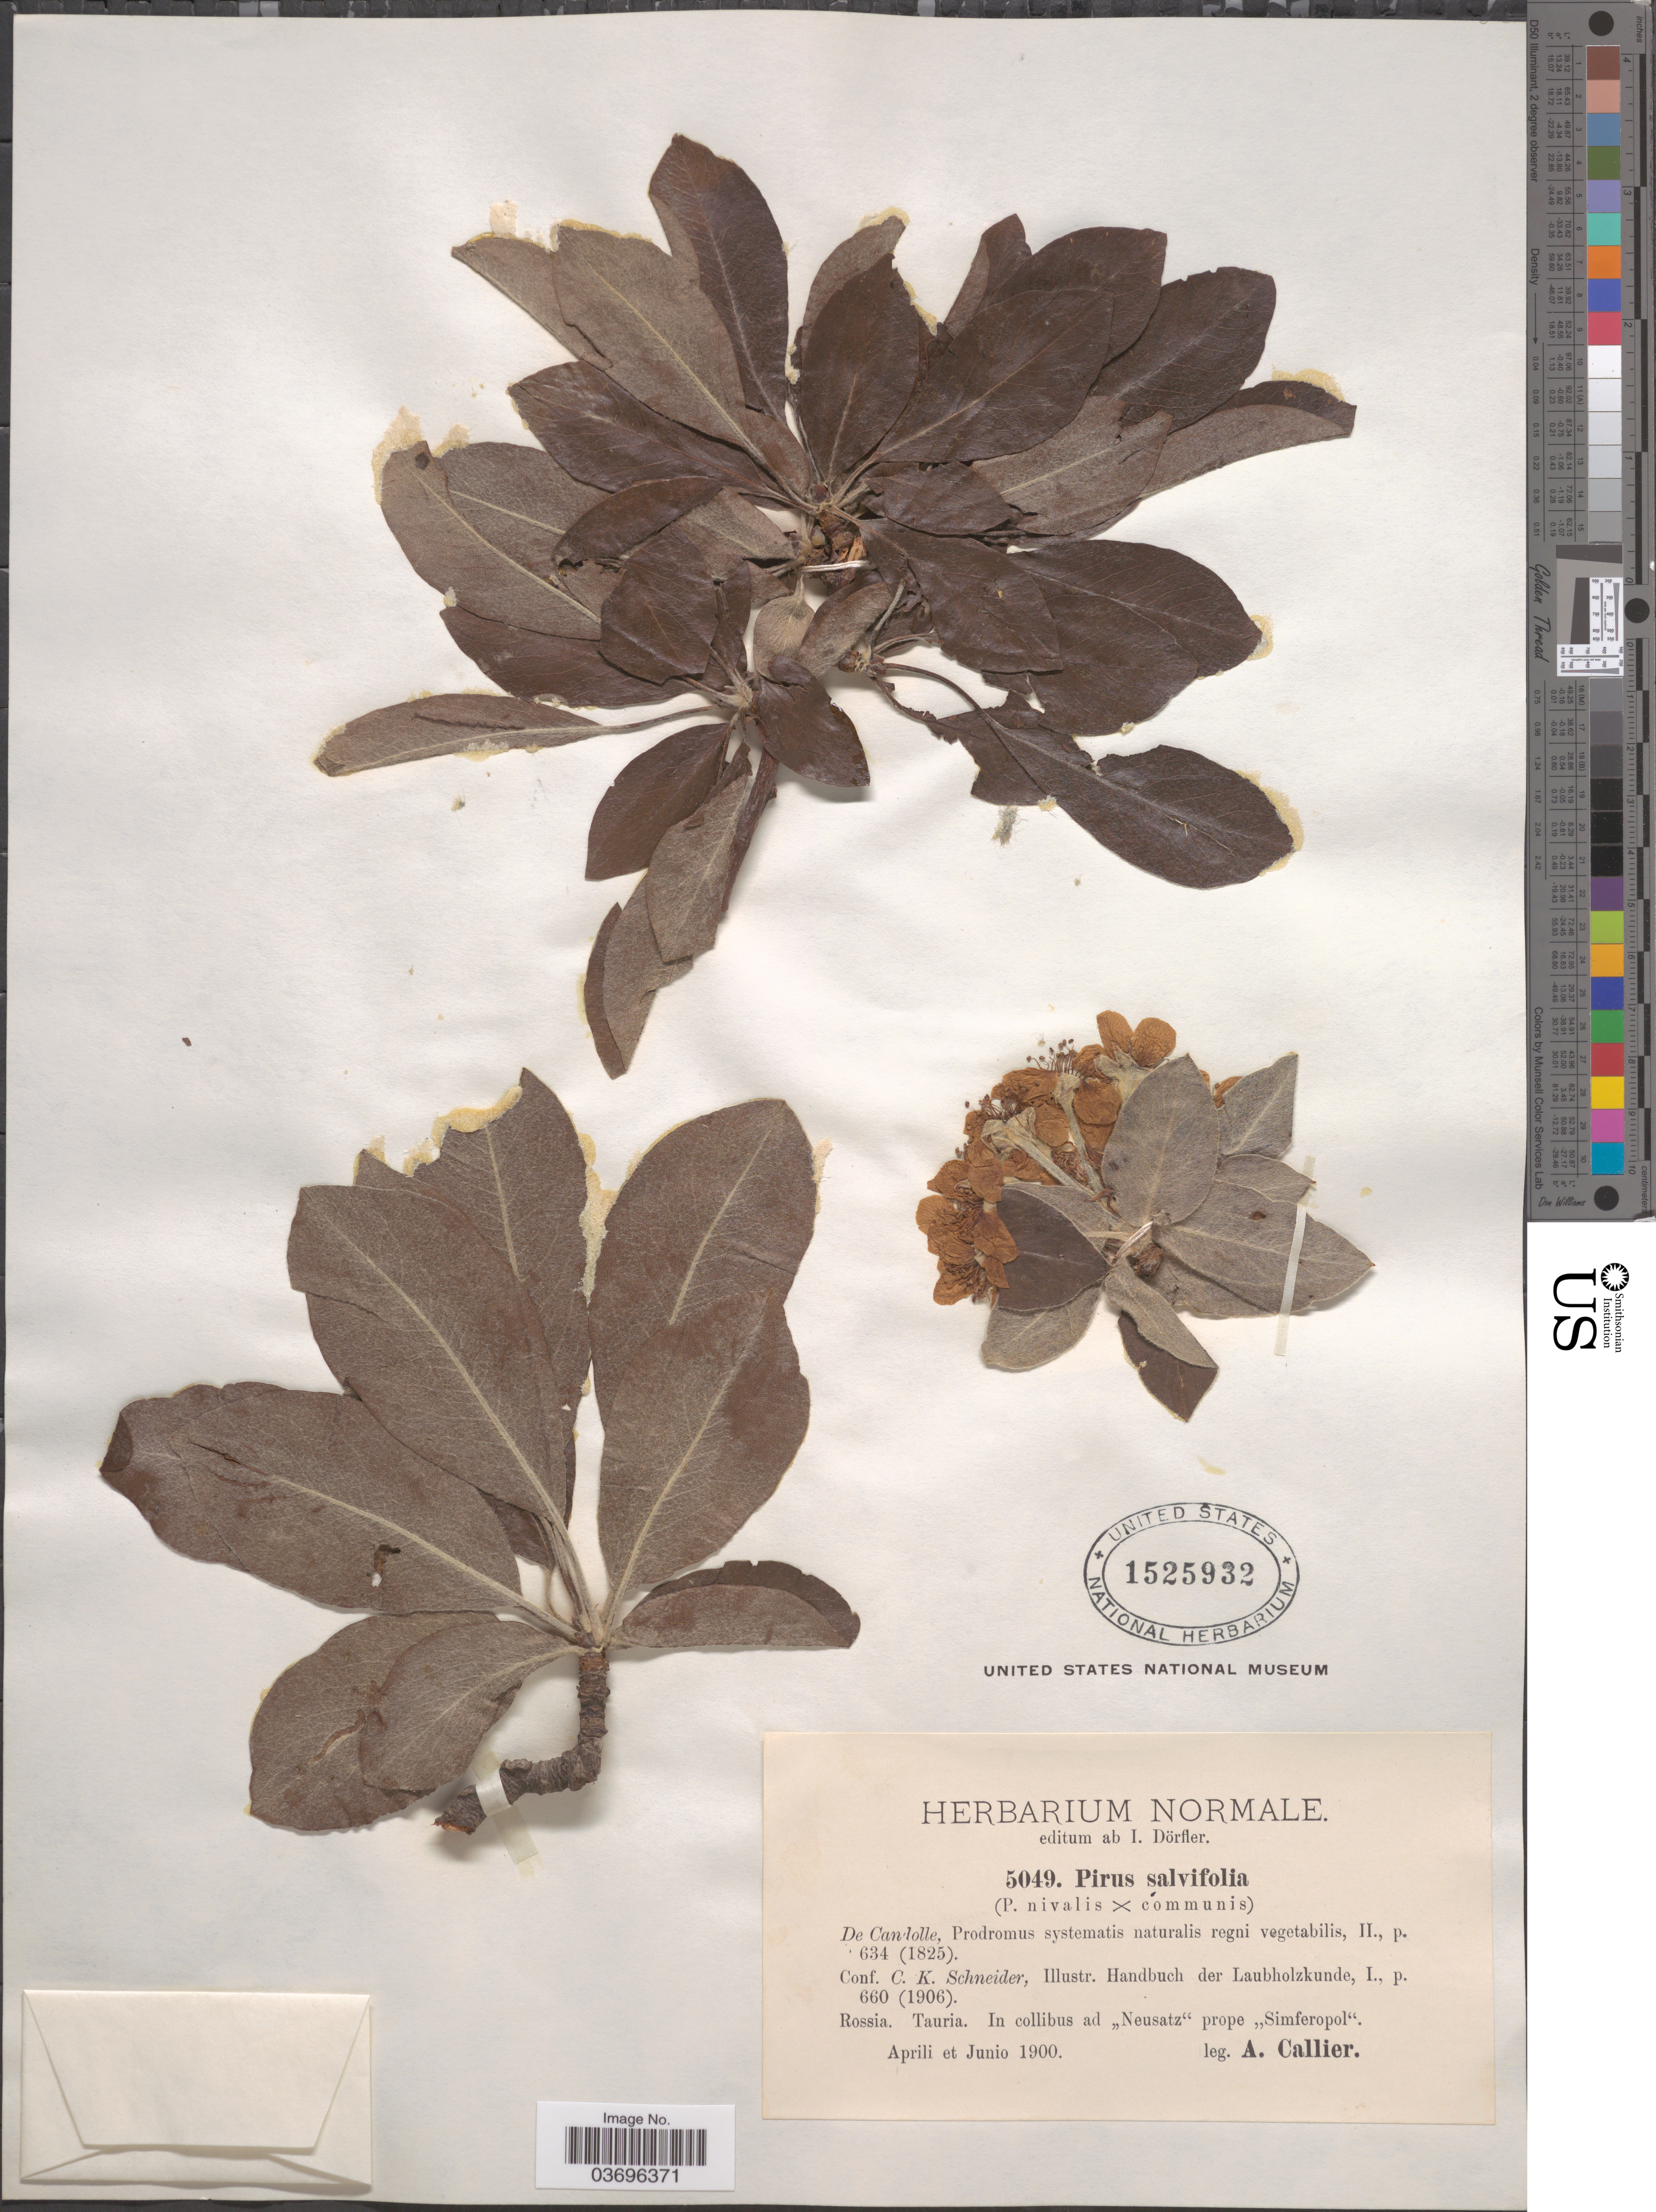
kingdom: Plantae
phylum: Tracheophyta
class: Magnoliopsida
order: Rosales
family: Rosaceae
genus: Pyrus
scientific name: Pyrus salviifolia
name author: DC.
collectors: A. Callier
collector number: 5049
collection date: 1900-04/1900-06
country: Ukraine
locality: Rossia. Tauria. In collibus ad "Neusatz" prope "Simferopol".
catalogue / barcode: US 1525932